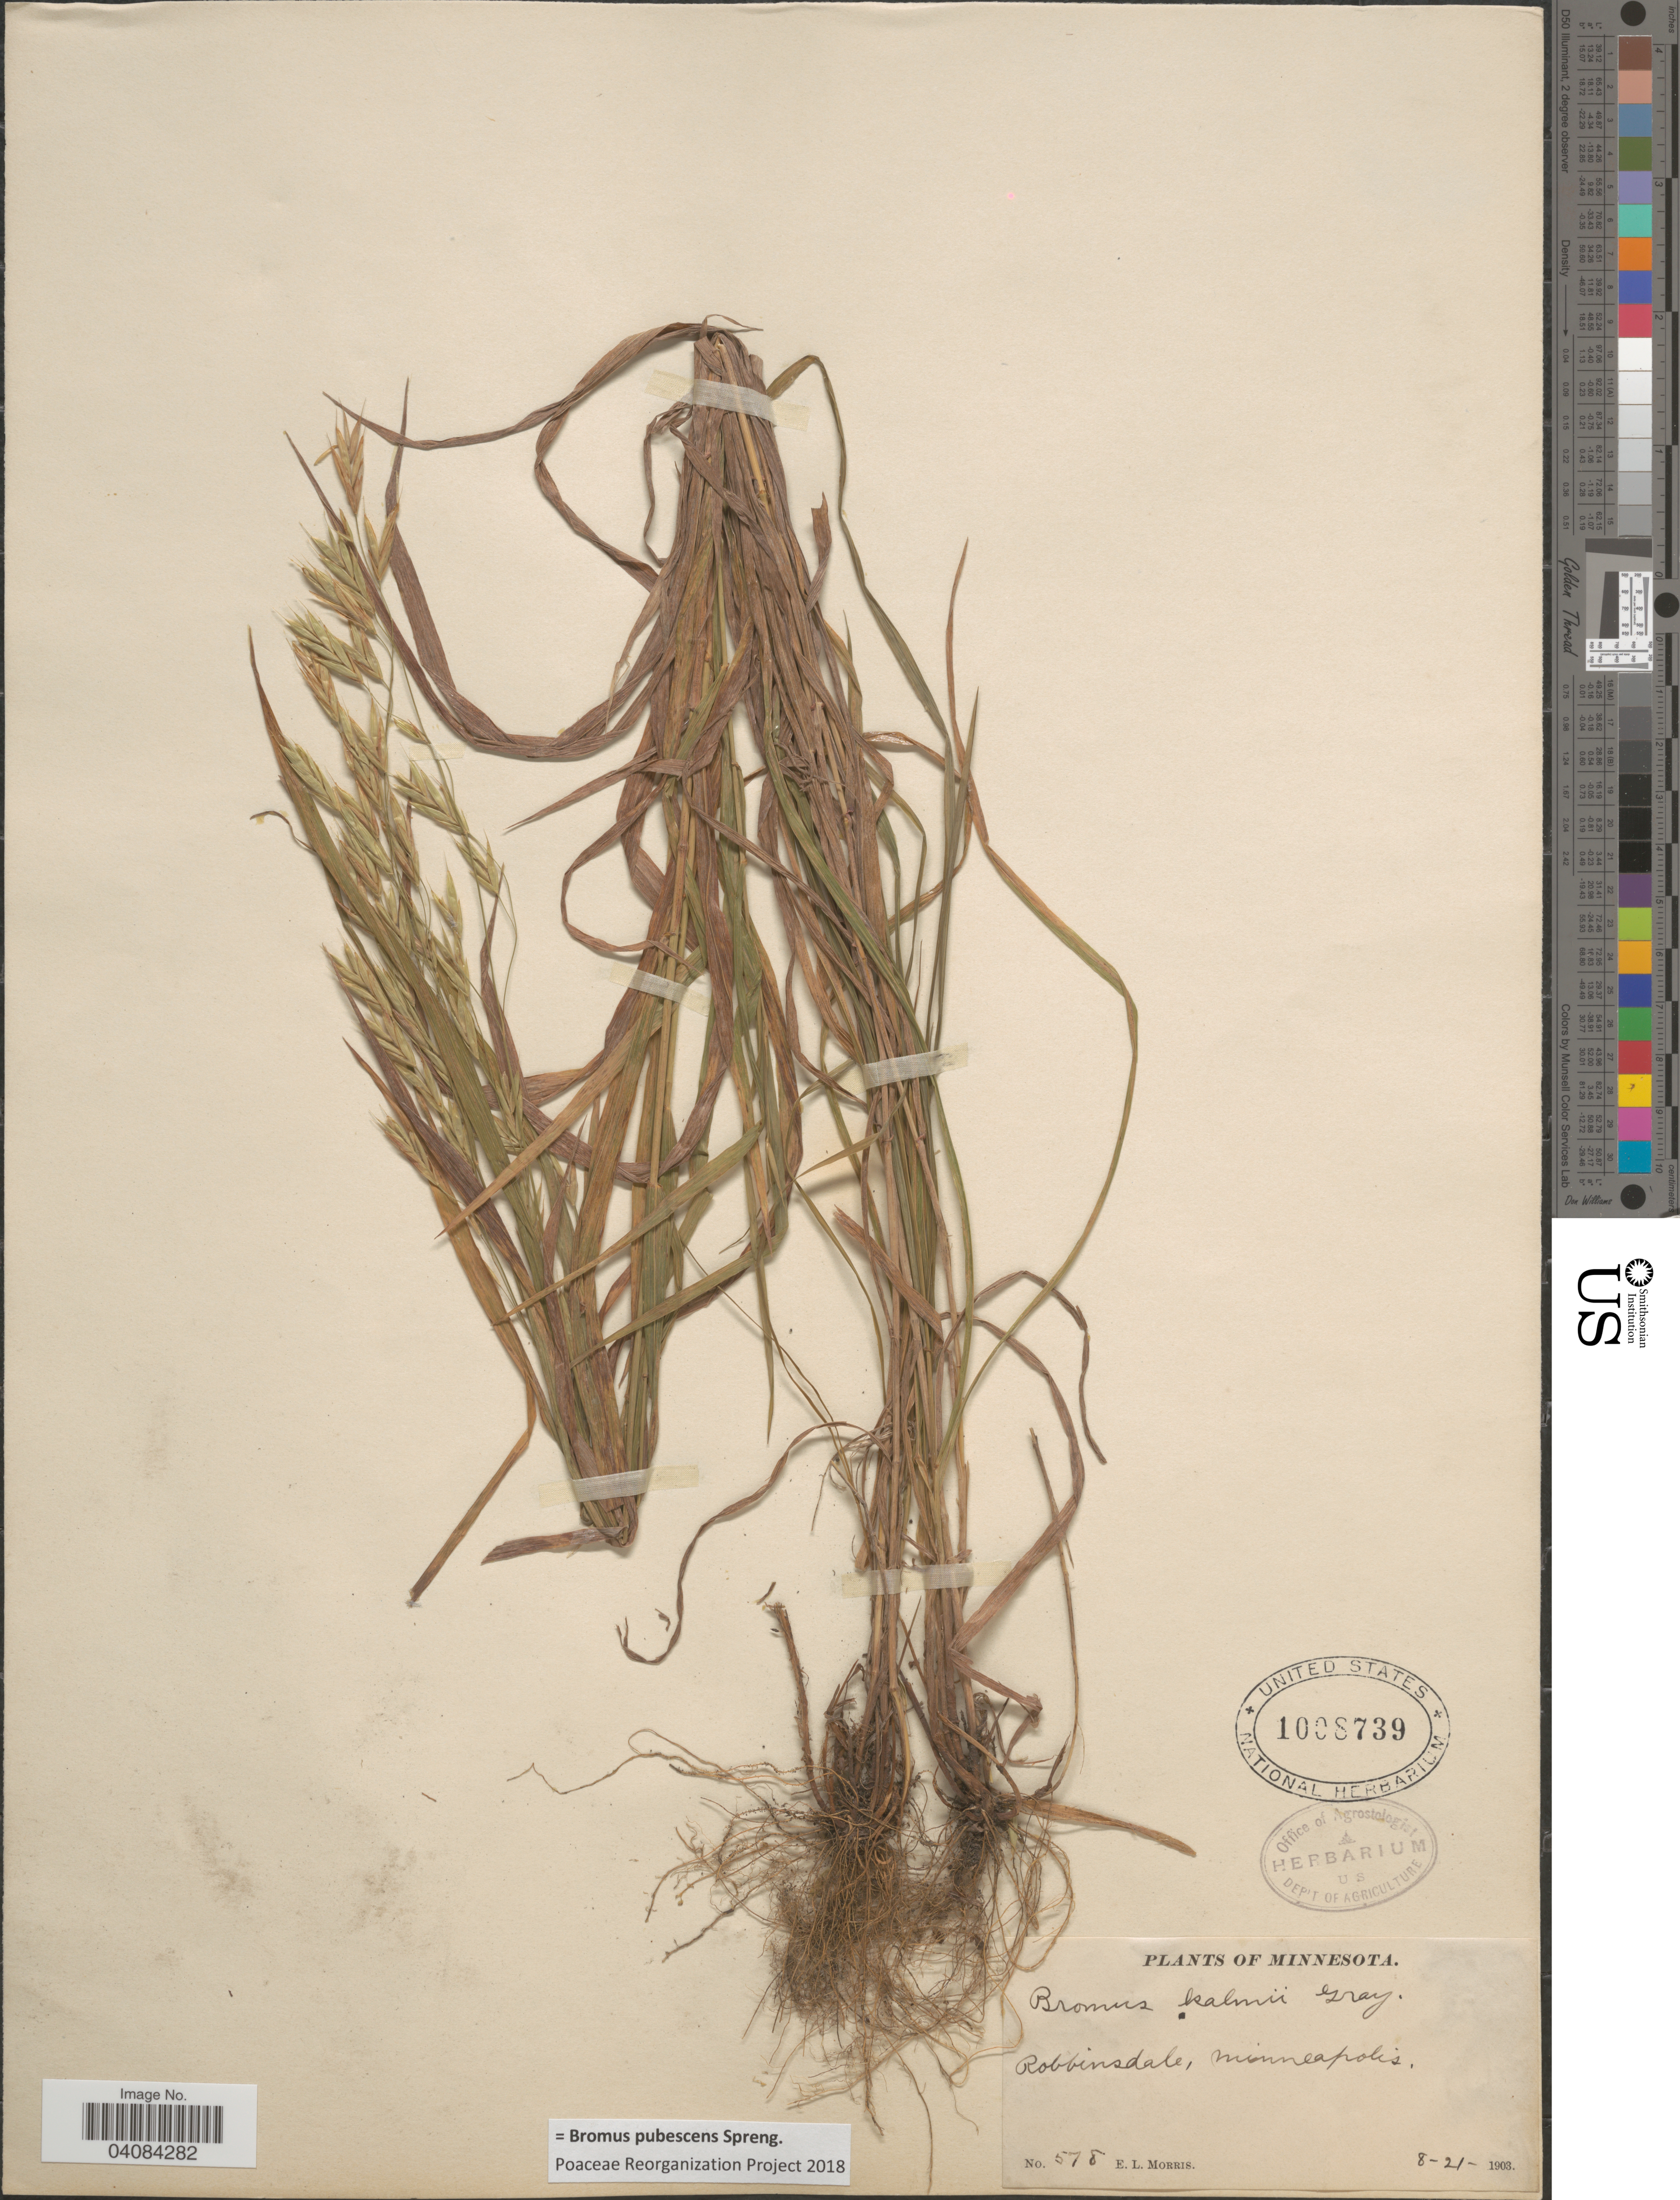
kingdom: Plantae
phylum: Tracheophyta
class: Liliopsida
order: Poales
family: Poaceae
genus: Bromus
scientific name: Bromus pubescens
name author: Muhl. ex Willd.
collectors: E. Morris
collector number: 578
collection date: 1903-08-21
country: United States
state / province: Minnesota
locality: Robbinsdale, Minneapolis.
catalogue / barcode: US 1008739